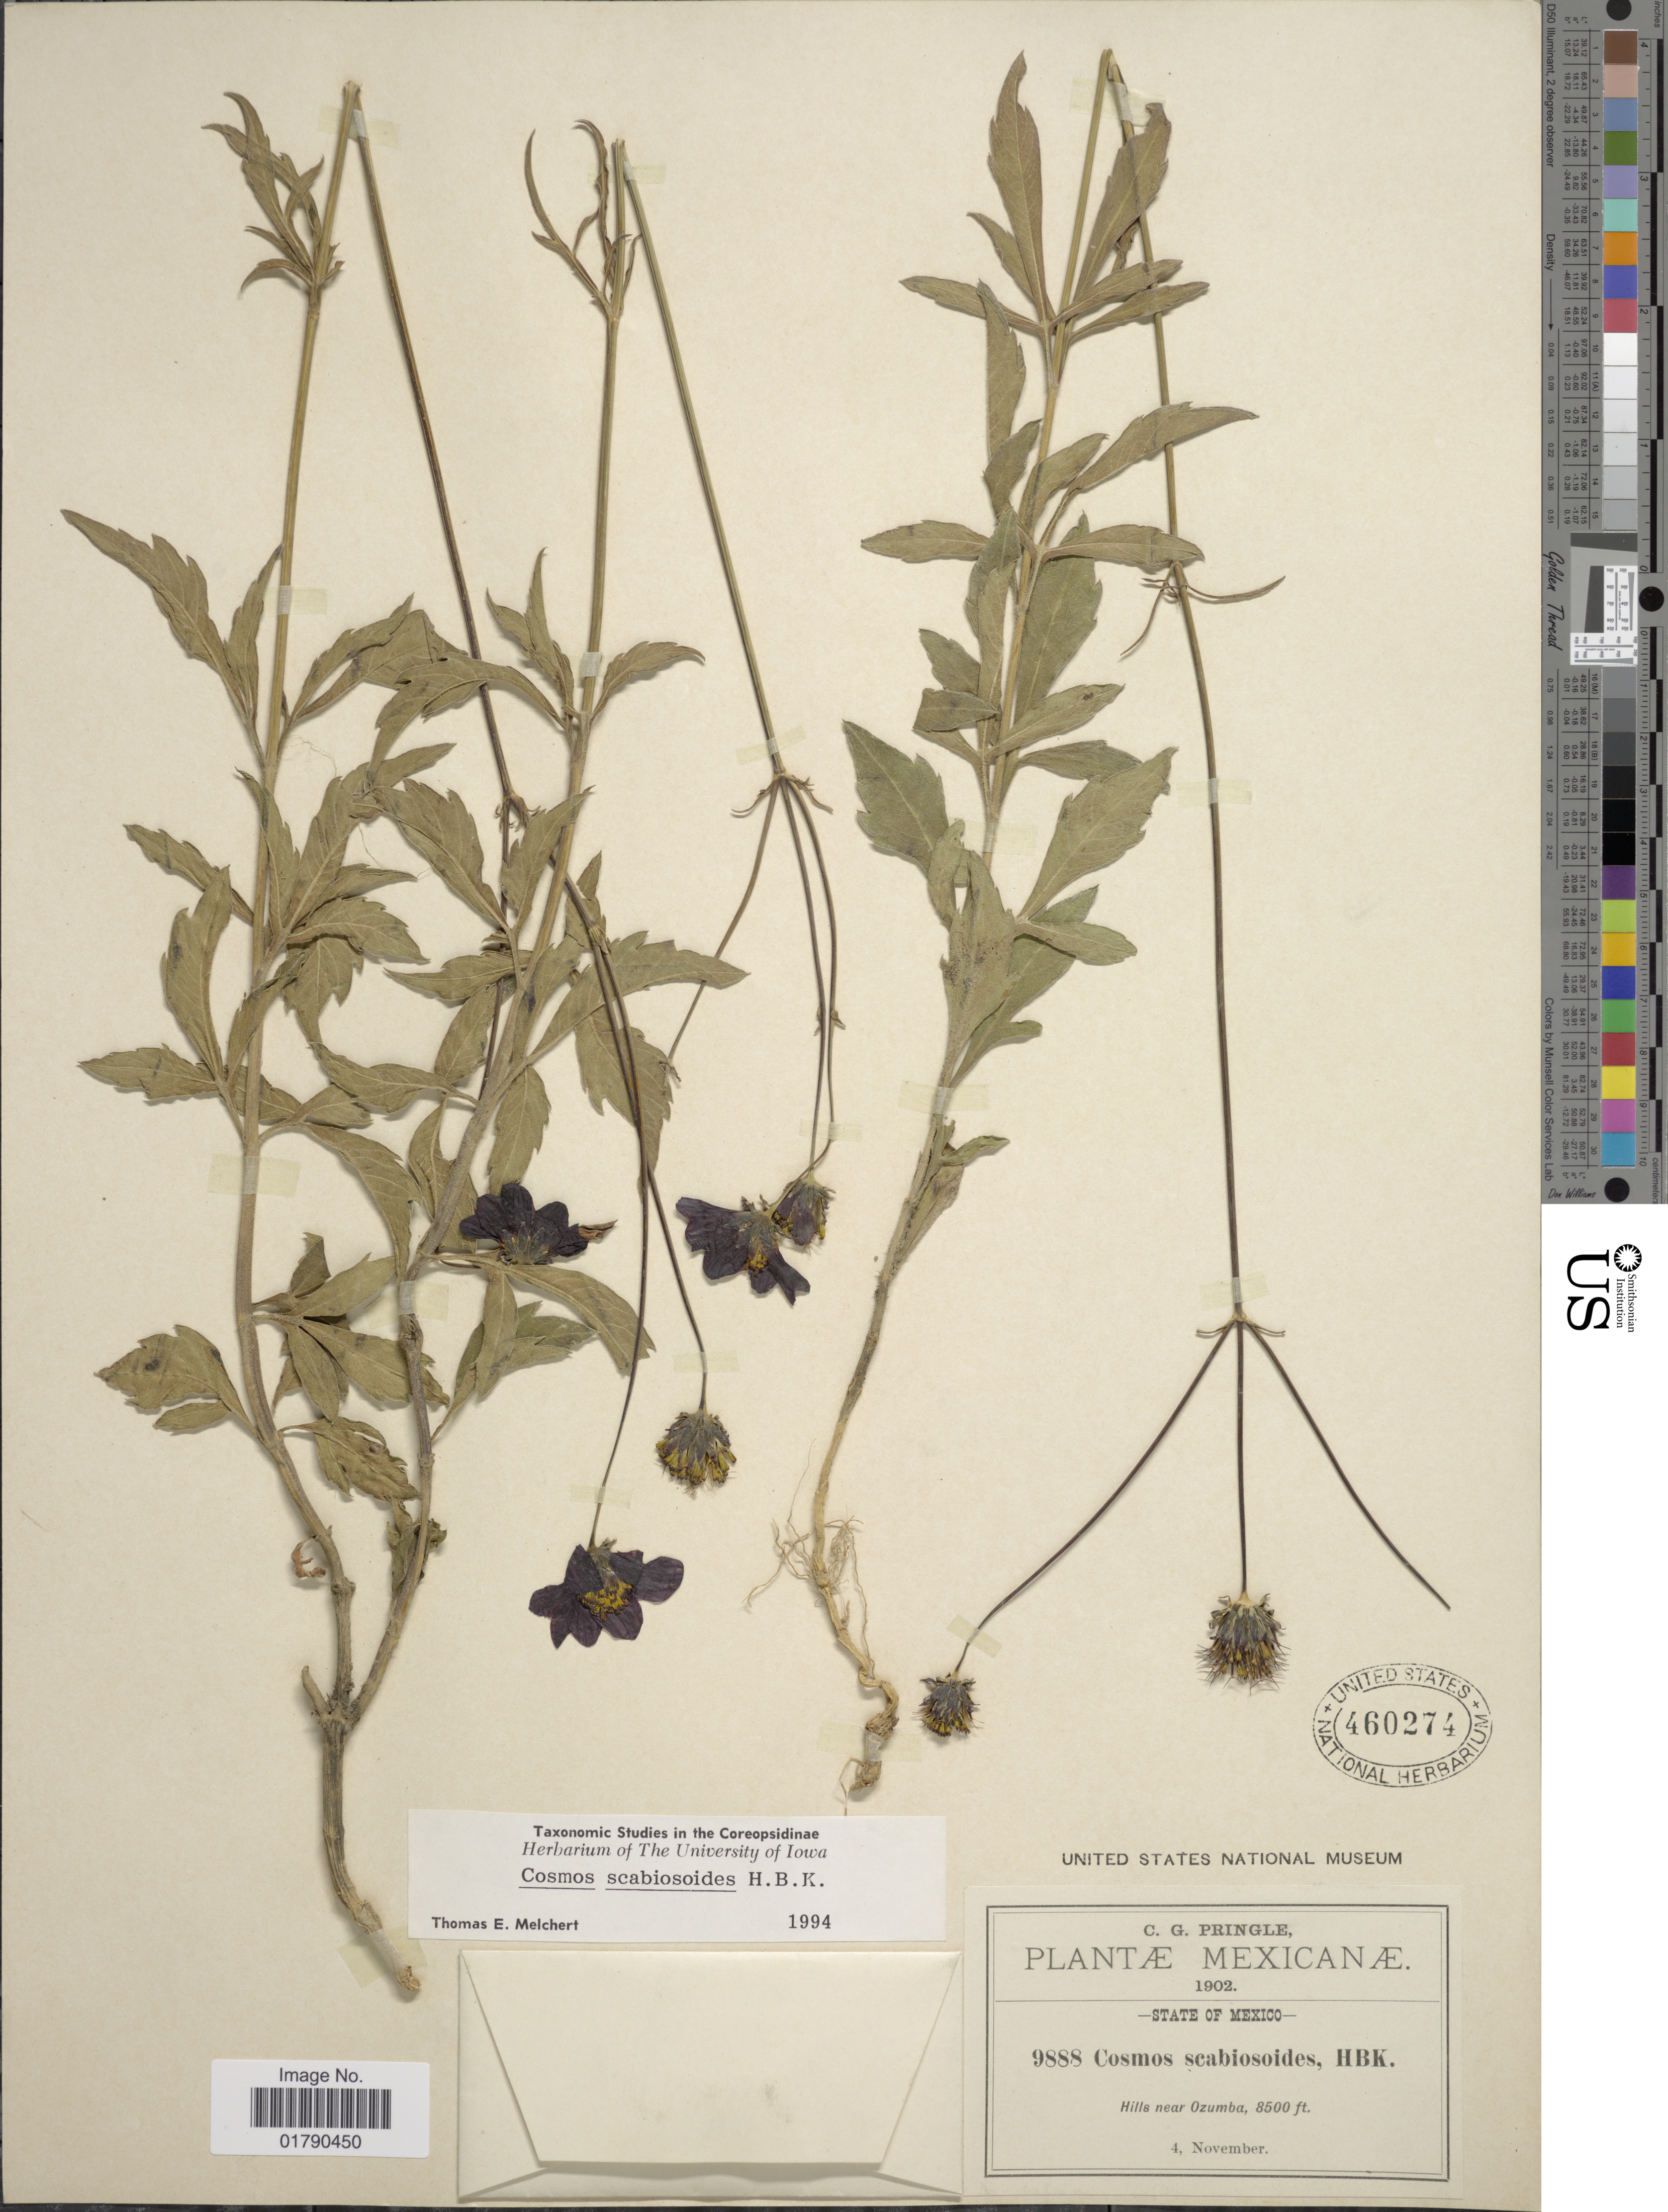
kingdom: Plantae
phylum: Tracheophyta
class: Magnoliopsida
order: Asterales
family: Asteraceae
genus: Cosmos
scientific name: Cosmos scabiosoides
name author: Kunth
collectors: C. G. Pringle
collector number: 9888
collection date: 1902-11-04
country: Mexico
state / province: México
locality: Hills near Ozumba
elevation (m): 2591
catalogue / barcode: US 460274